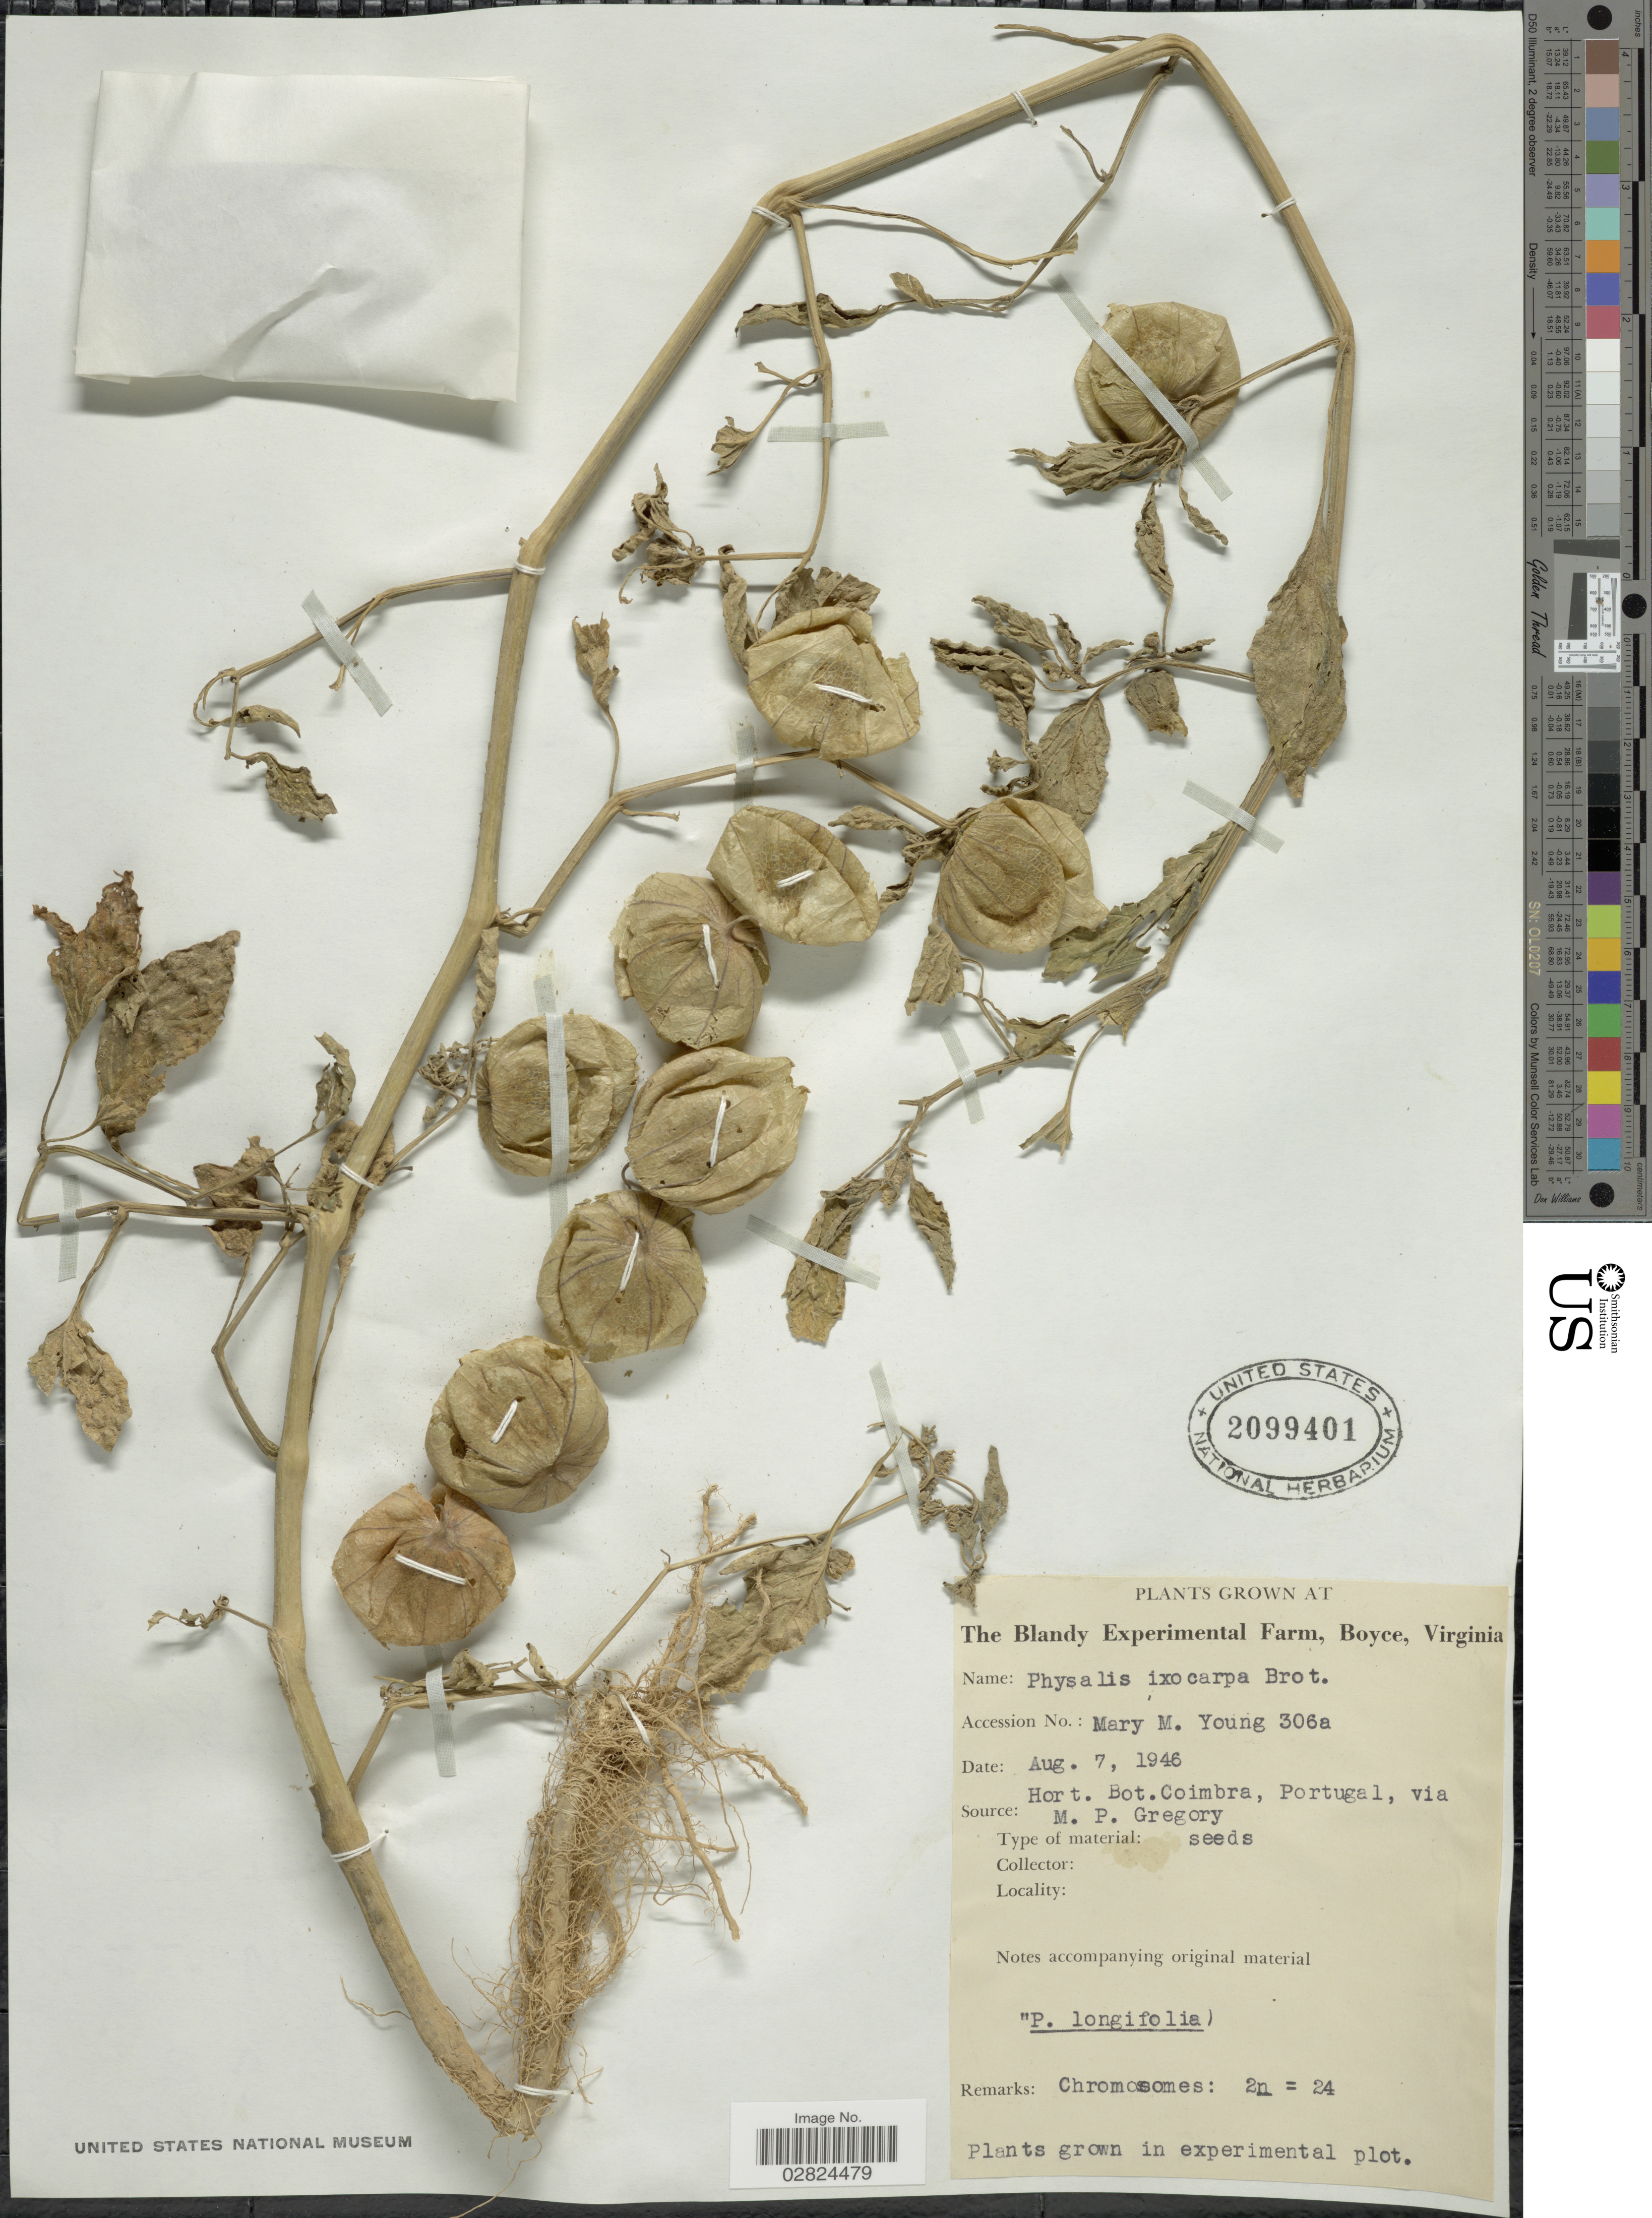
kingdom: Plantae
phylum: Tracheophyta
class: Magnoliopsida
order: Solanales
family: Solanaceae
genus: Physalis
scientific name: Physalis ixocarpa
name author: Brot. ex Hornem.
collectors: M. Young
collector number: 306a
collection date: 1946-08-07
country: United States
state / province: Virginia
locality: The Blandy Experimental Farm, Boyce.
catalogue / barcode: US 2099401